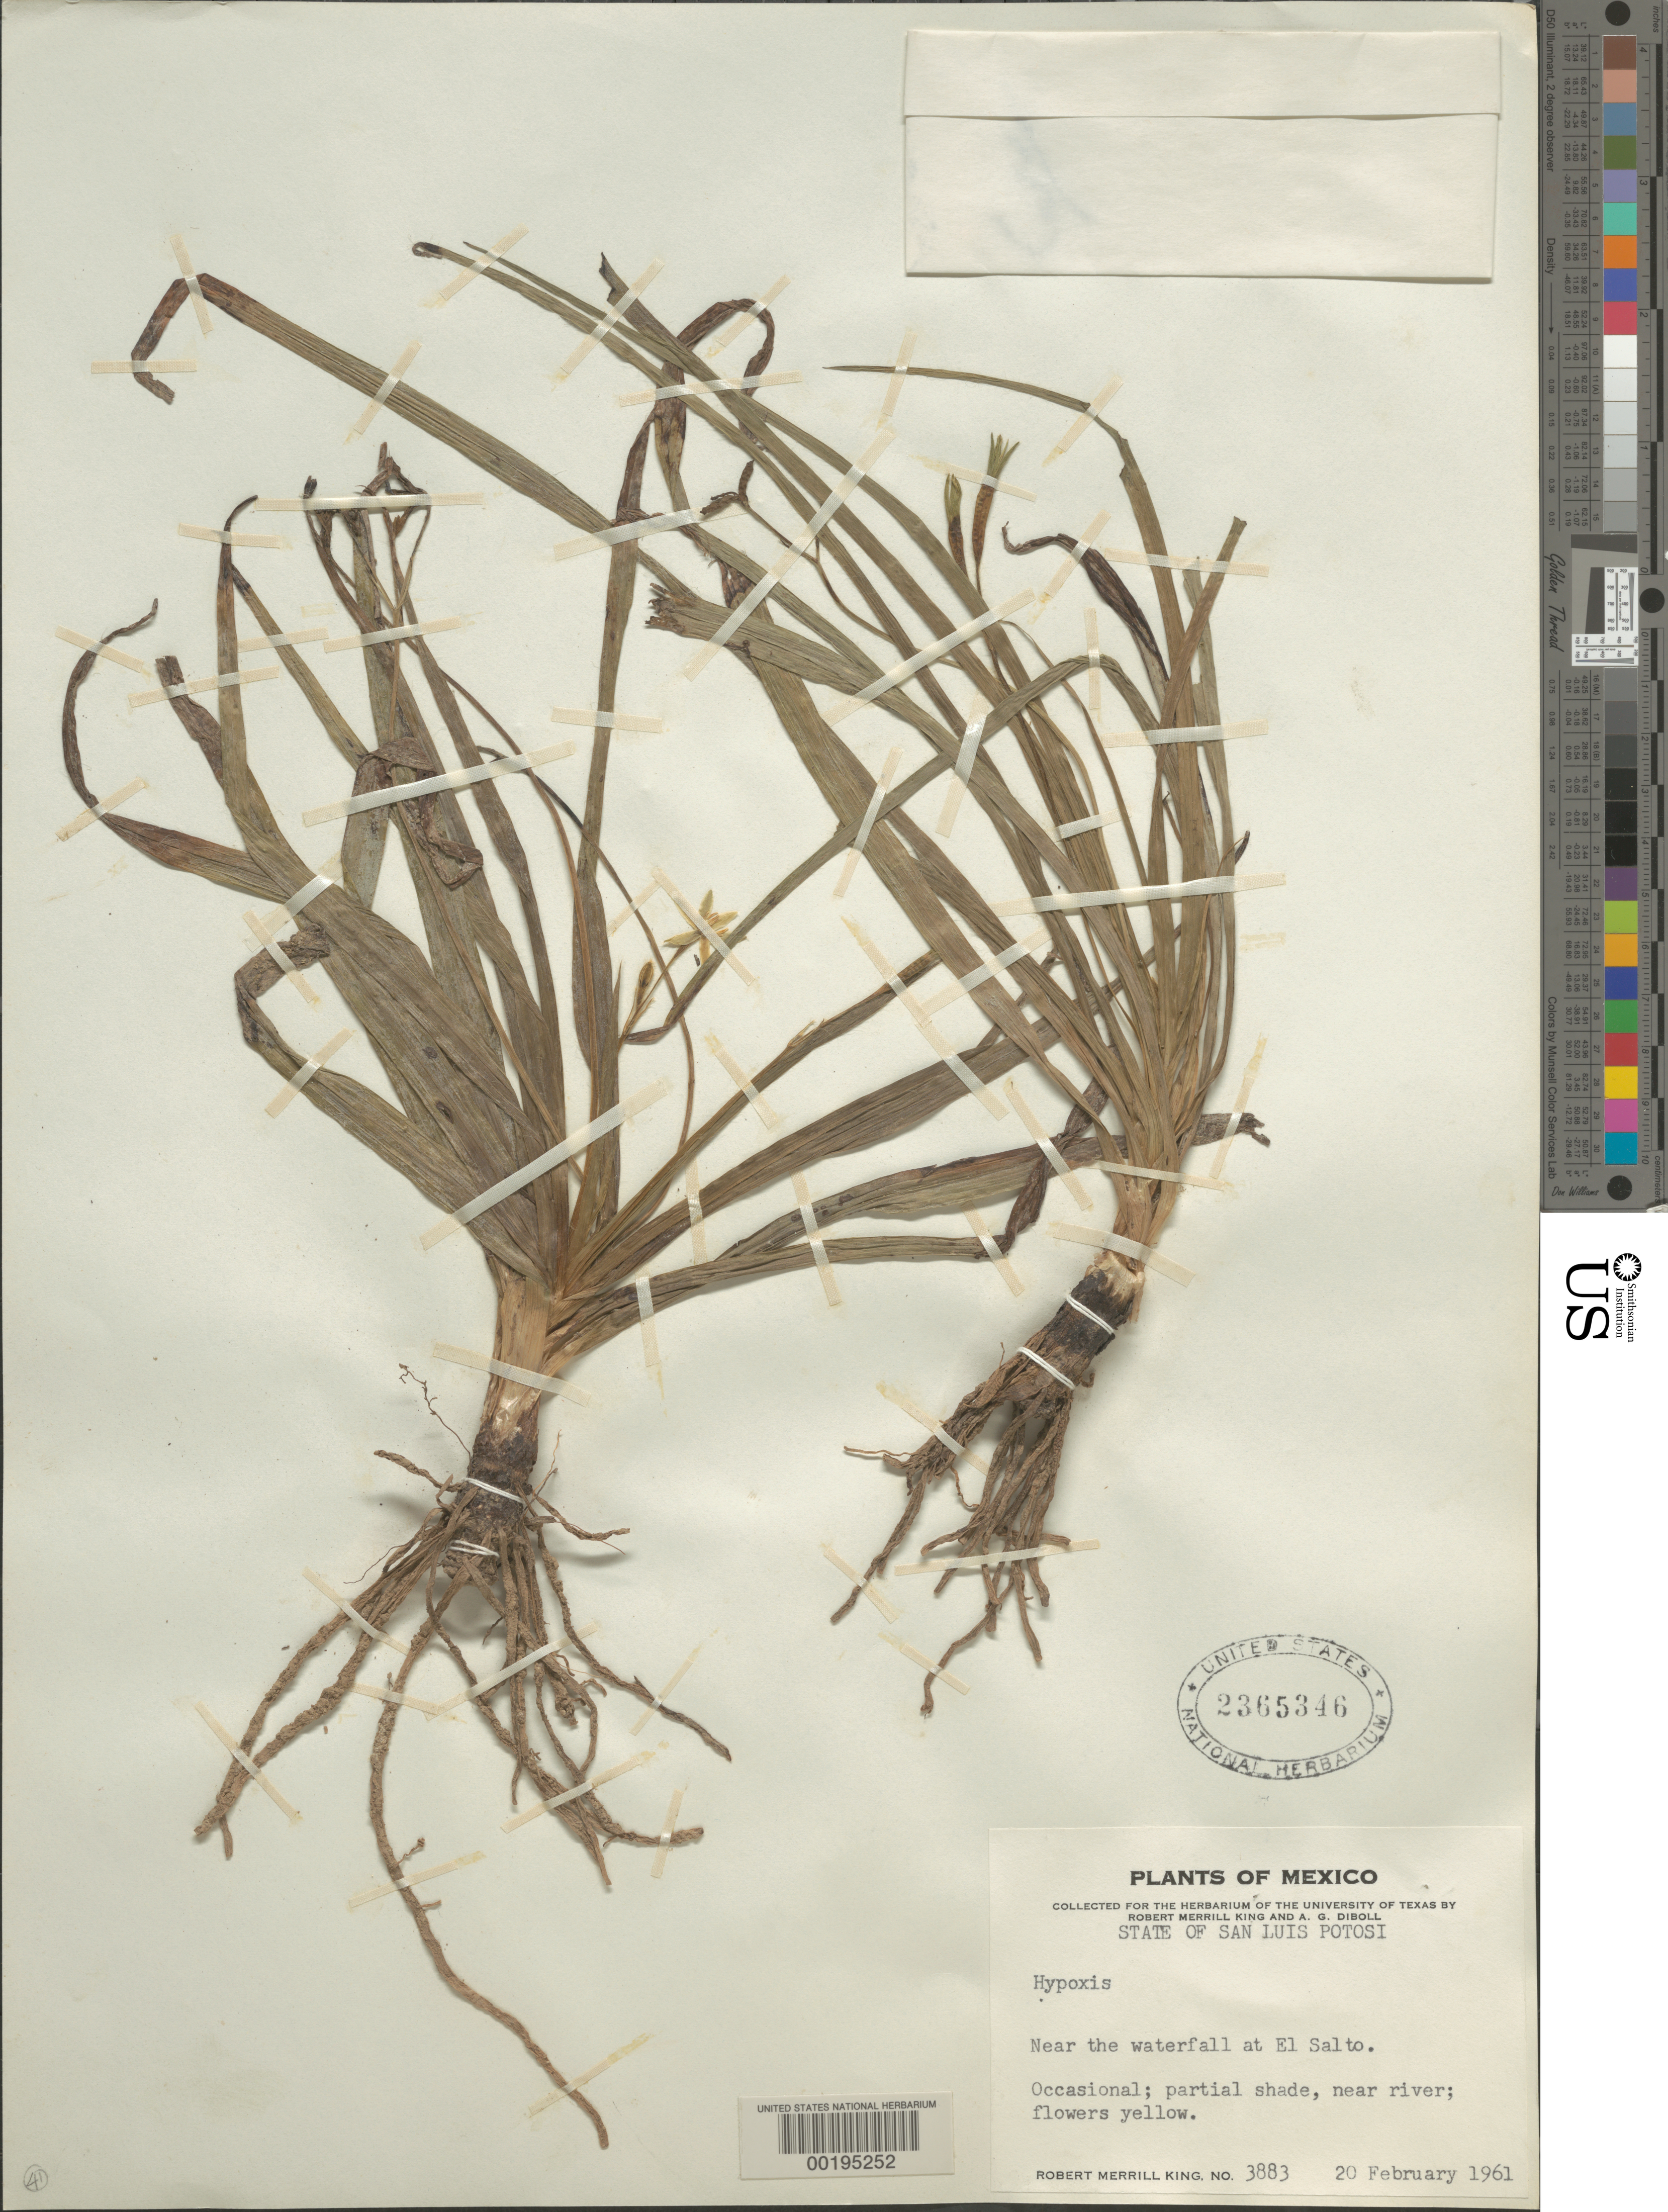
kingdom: Plantae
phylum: Tracheophyta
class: Liliopsida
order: Asparagales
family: Hypoxidaceae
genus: Hypoxis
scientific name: Hypoxis decumbens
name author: L.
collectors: R. M. King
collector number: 3883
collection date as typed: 20 Feb 1961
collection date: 1961-02-20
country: Mexico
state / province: San Luis Potosí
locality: Near the waterfall at El Salto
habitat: Partial shade, near river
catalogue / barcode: US 2365346